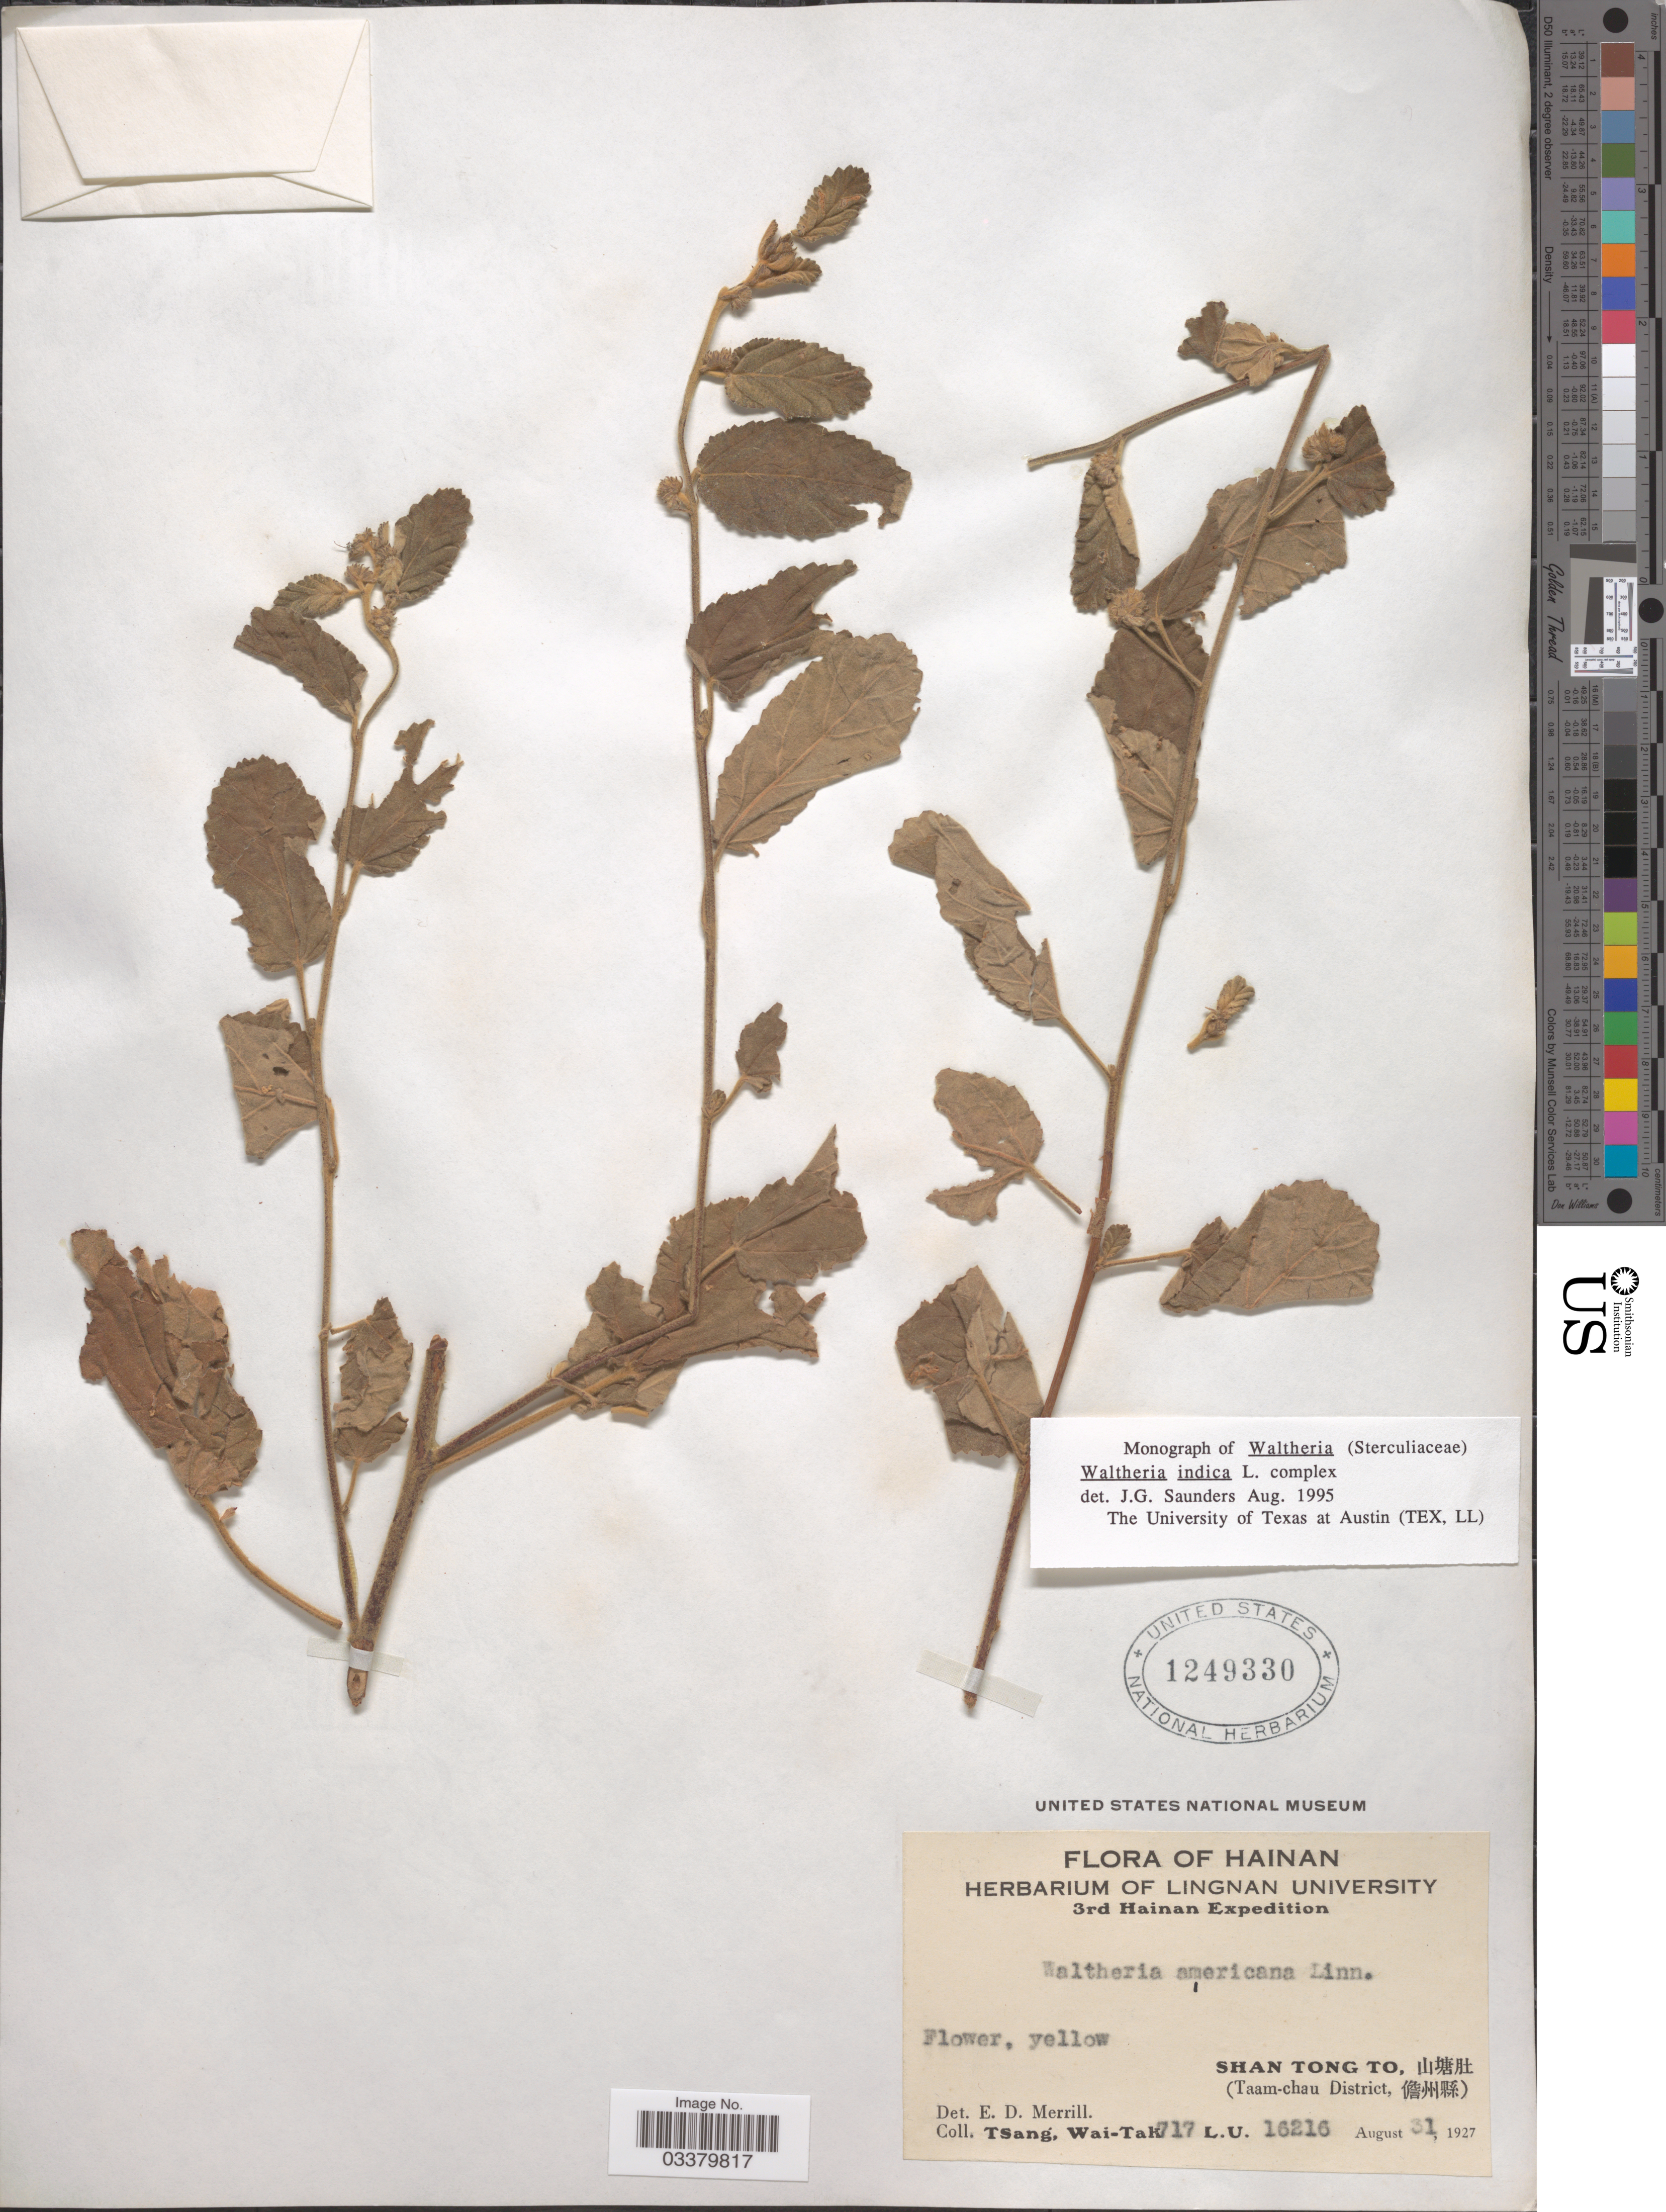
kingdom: Plantae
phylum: Tracheophyta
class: Magnoliopsida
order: Malvales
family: Malvaceae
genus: Waltheria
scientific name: Waltheria indica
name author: L.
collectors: W. T. Tsang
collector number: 717 L.U. 16216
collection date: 1927-08-31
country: China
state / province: Hainan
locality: Shan Tong To, X, (Taam-chau District,X).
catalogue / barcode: US 1249330